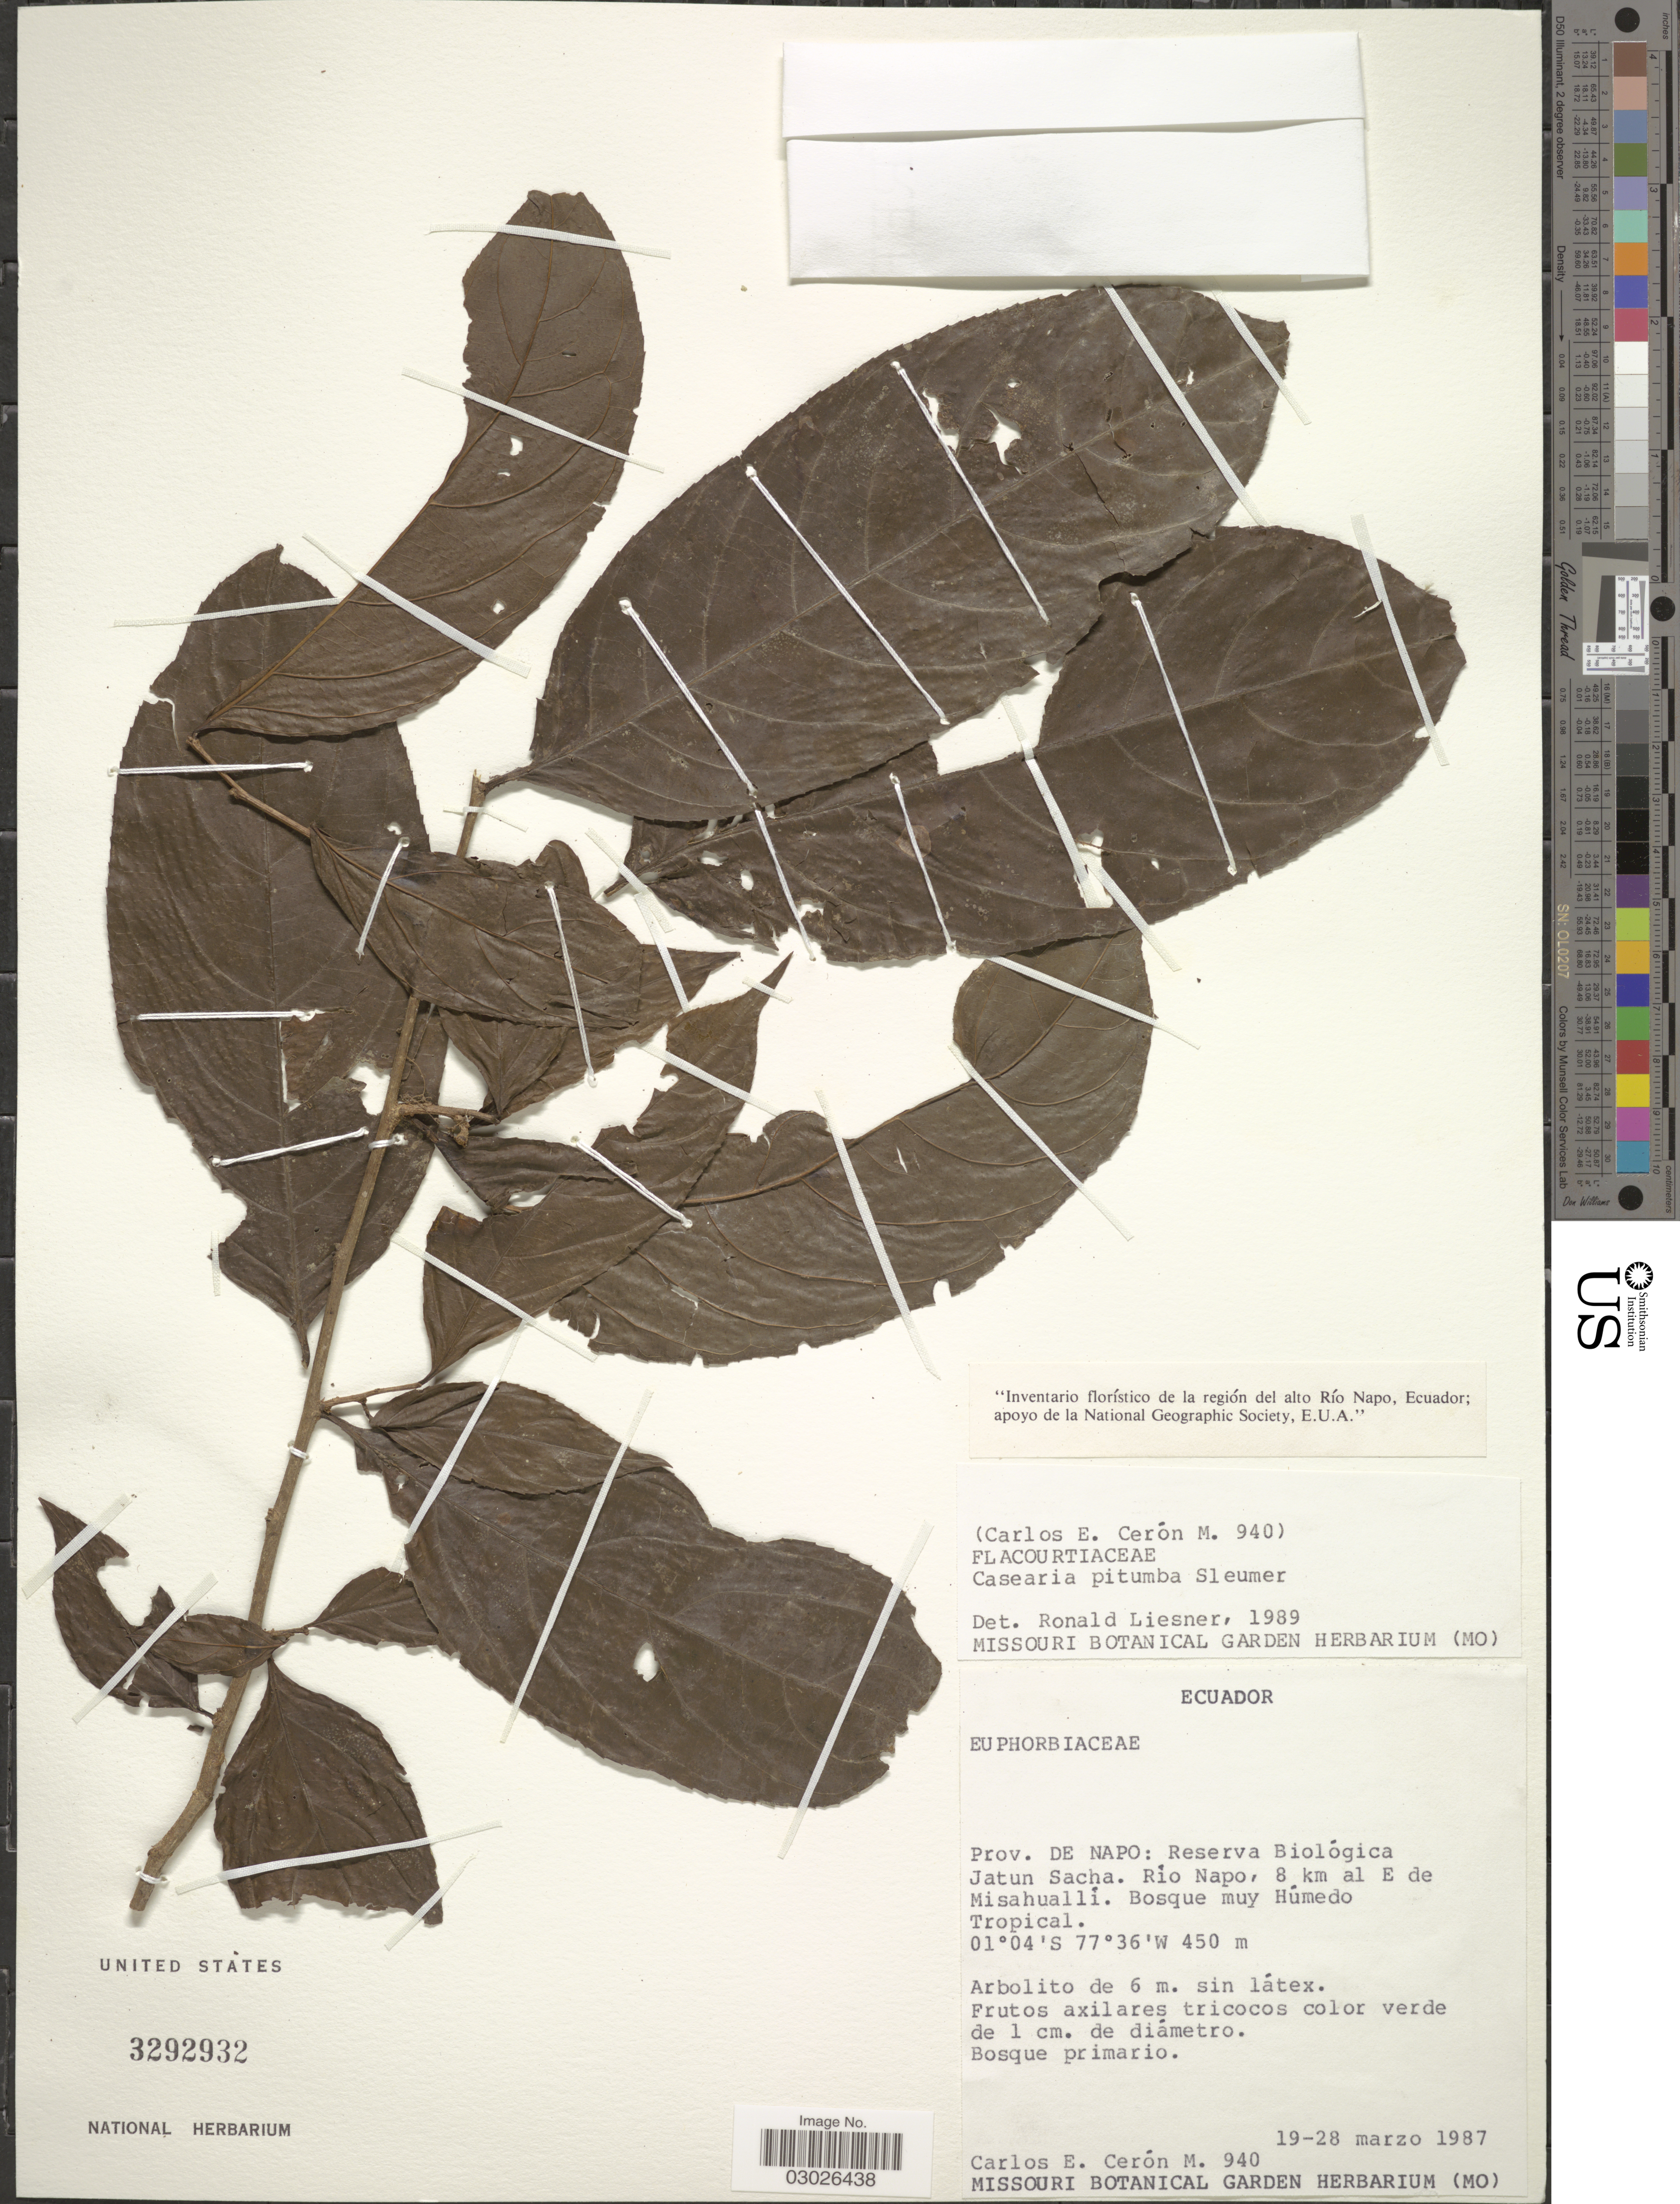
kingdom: Plantae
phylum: Tracheophyta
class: Magnoliopsida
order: Malpighiales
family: Salicaceae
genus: Casearia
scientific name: Casearia pitumba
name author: Sleumer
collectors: C. E. Cerón M.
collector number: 940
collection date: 1987-03-19/1987-03-28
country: Ecuador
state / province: Napo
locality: Prov. de Napo: Reserva Biológica Jatun Sacha. Río Napo, 8 km al E de Misahuallí.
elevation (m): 450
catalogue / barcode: US 3292932